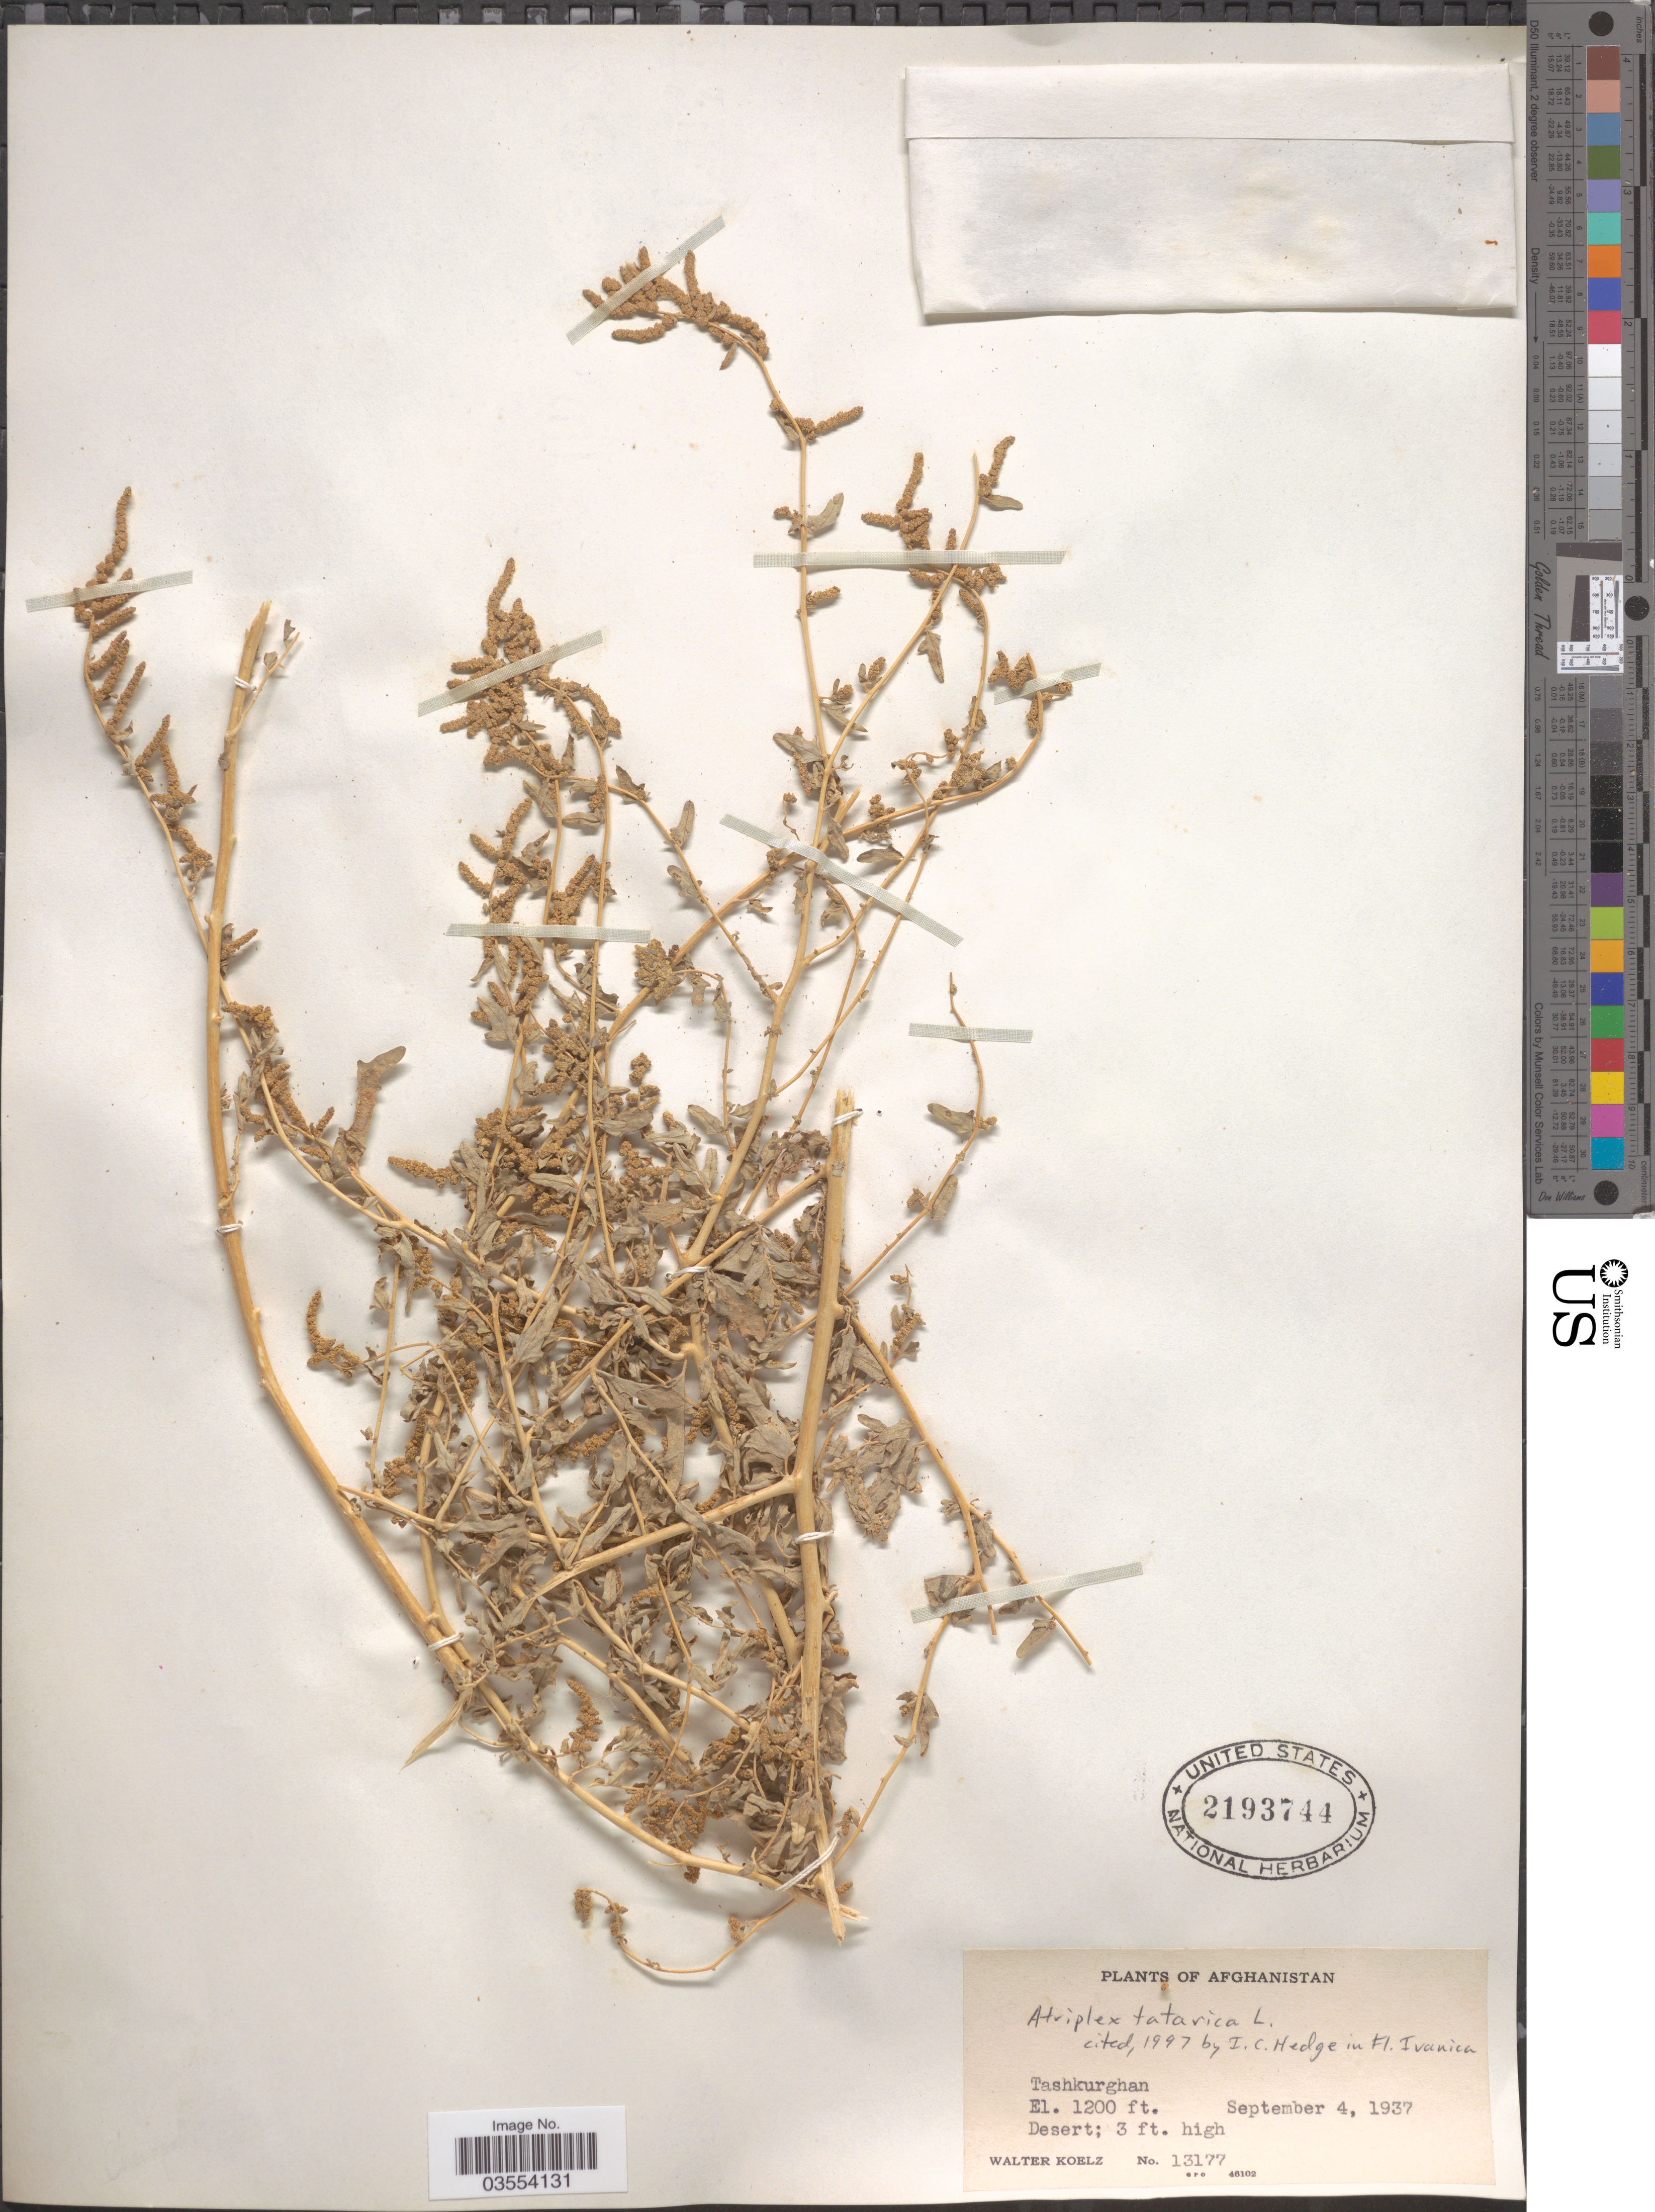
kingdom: Plantae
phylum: Tracheophyta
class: Magnoliopsida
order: Caryophyllales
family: Amaranthaceae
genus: Atriplex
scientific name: Atriplex tatarica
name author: L.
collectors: W. N. Koelz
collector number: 13177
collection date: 1937-09-04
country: Afghanistan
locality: Tashkurghan.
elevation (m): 366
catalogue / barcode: US 2193744